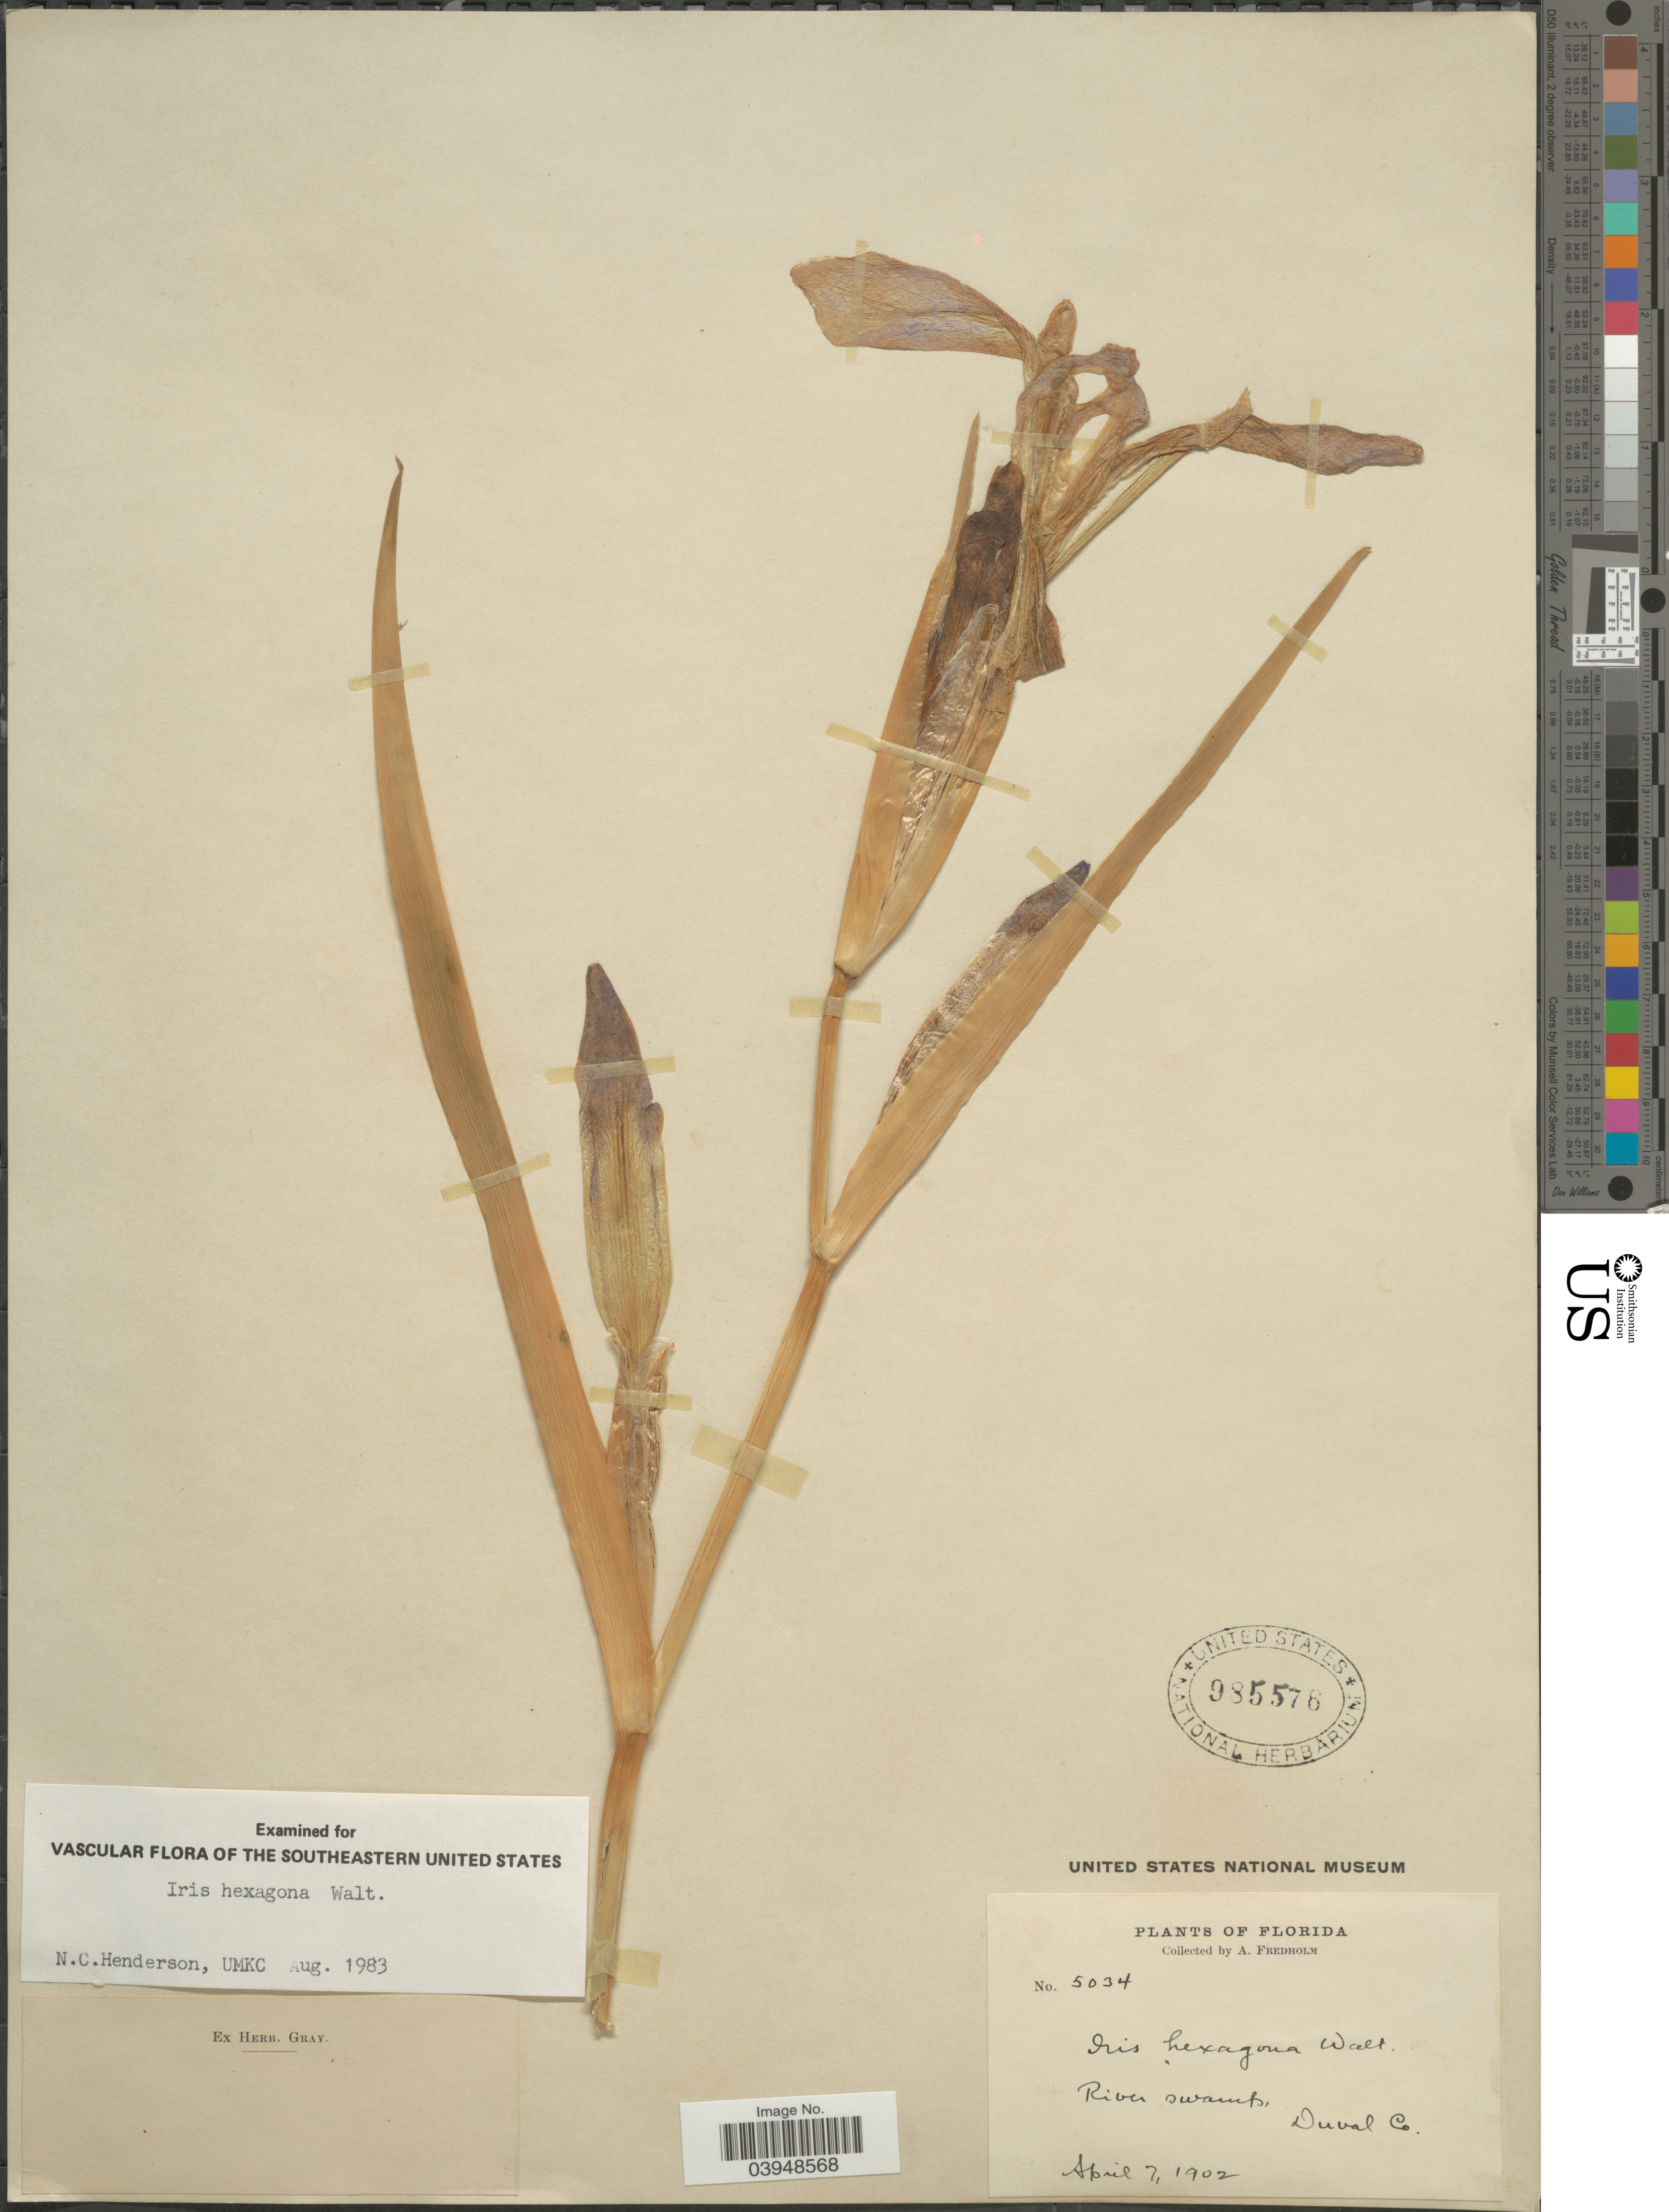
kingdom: Plantae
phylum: Tracheophyta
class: Liliopsida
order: Asparagales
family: Iridaceae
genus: Iris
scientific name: Iris hexagona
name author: Walter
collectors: A. Fredholm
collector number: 5034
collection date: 1902-04-07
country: United States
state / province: Florida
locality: River swamps, Duval Co.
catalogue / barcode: US 985576